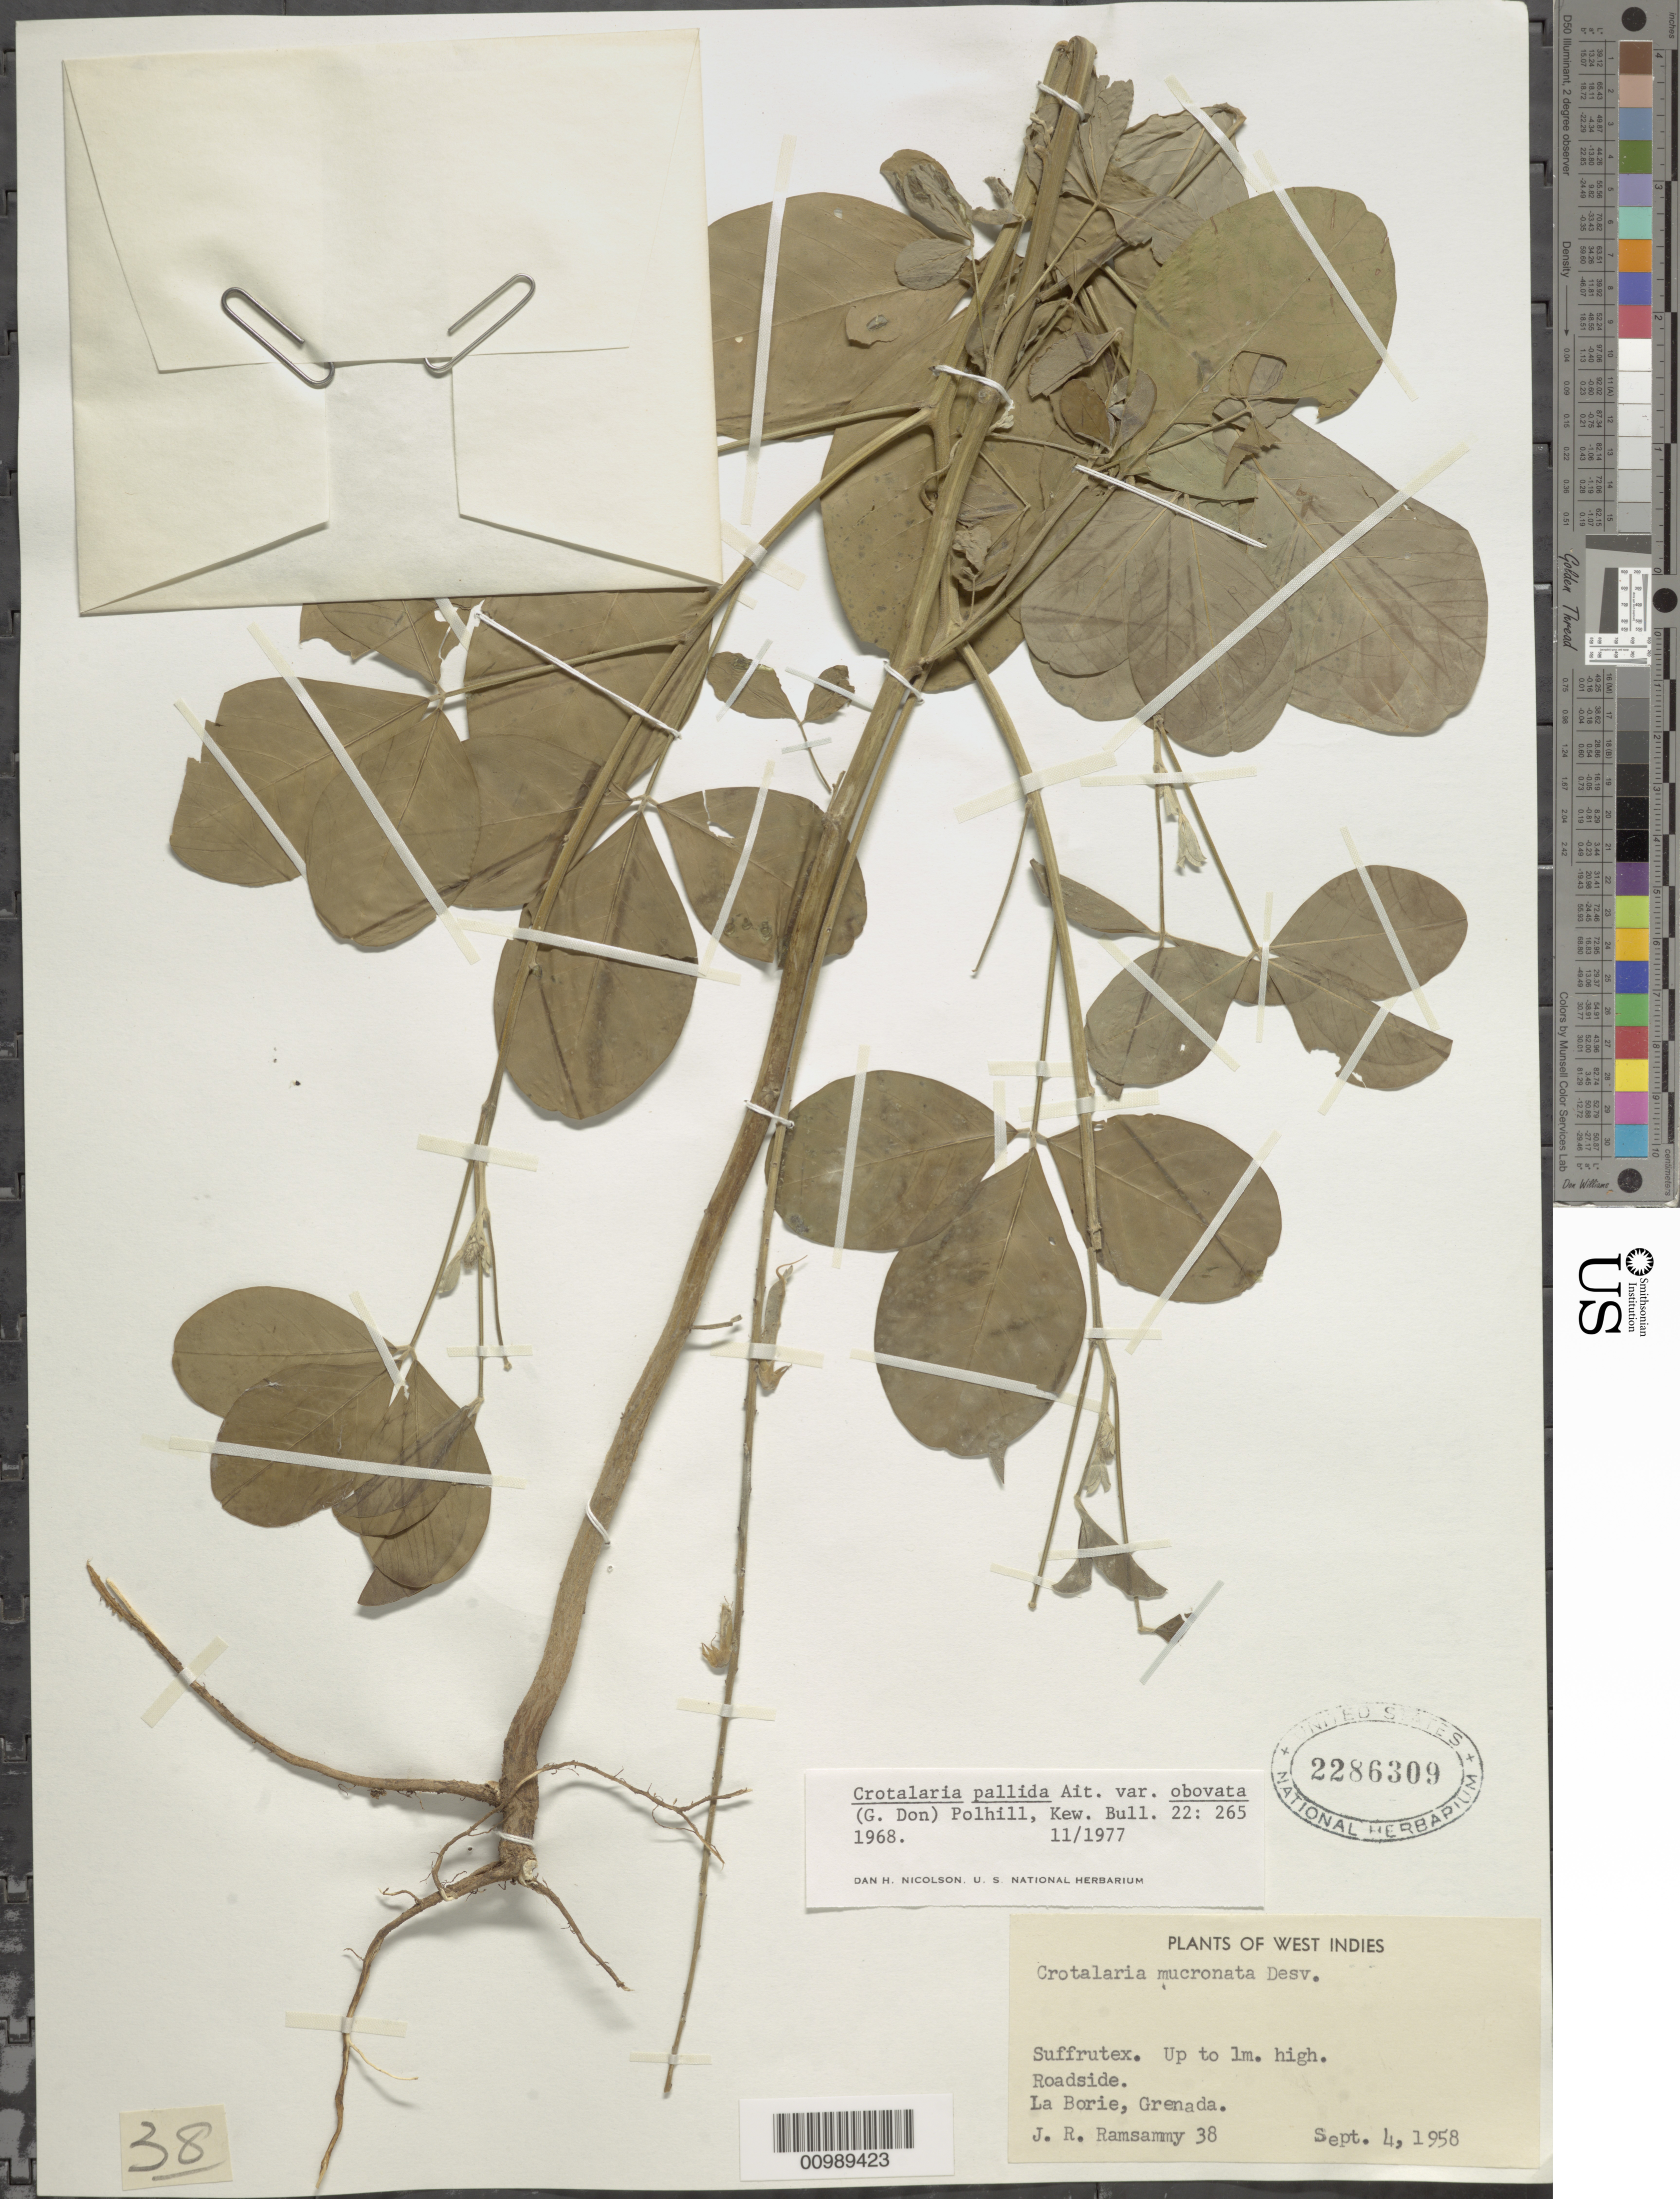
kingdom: Plantae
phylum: Tracheophyta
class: Magnoliopsida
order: Fabales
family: Fabaceae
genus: Crotalaria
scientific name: Crotalaria pallida var. obovata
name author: (G. Don) Polhill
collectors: J. Ramsammy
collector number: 38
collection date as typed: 04 Sep 1958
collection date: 1958-09-04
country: Grenada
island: Grenada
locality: La Borie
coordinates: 0 N, 0 E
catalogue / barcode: US 2286309